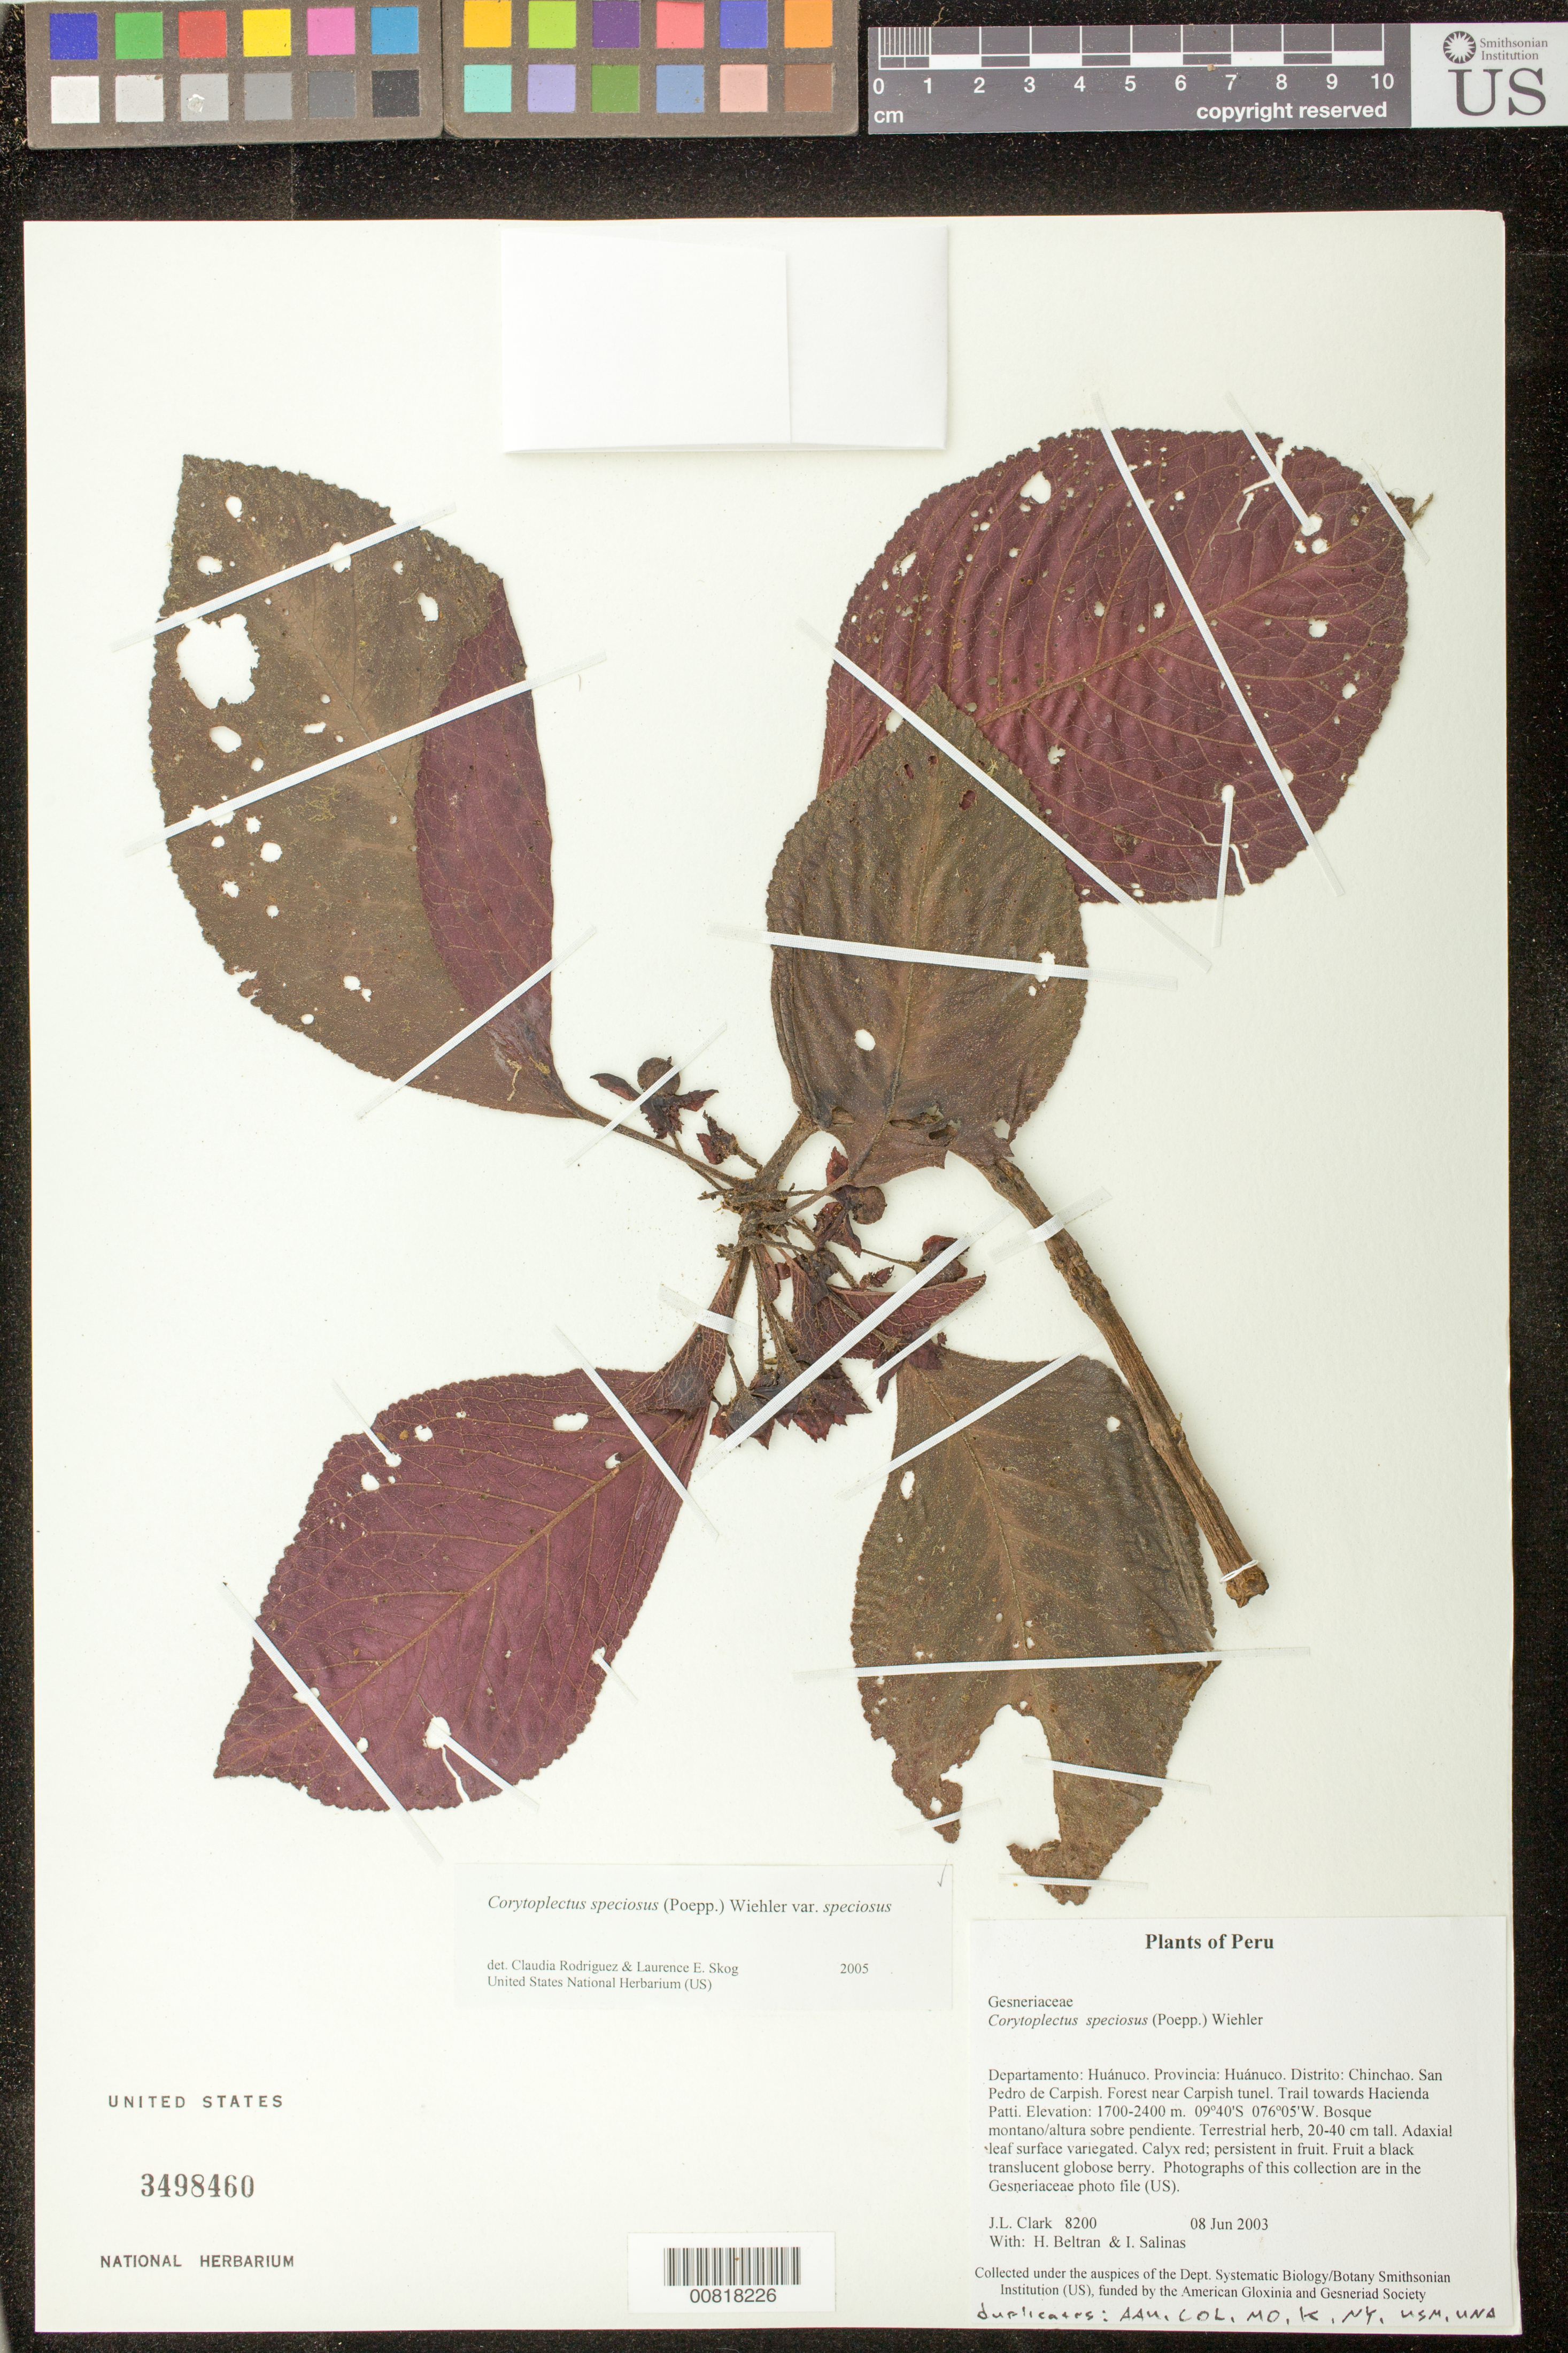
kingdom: Plantae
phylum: Tracheophyta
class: Magnoliopsida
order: Lamiales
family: Gesneriaceae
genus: Corytoplectus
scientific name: Corytoplectus speciosus var. speciosus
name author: (Poepp.) Wiehler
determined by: Rodríguez-Flores, C. I.; Skog, L. E.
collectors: J. L. Clark, H. Beltran & I. Salinas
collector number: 8200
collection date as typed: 08 Jun 2003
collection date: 2003-06-08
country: Peru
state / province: Huánuco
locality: Huánuco. Distrito: Chinchao. San Pedro de Carpish. Forest near Carpish tunel. Trail towards Hacienda Patti.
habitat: Bosque montano/altura sobre pendiente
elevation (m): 1700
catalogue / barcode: US 3498460